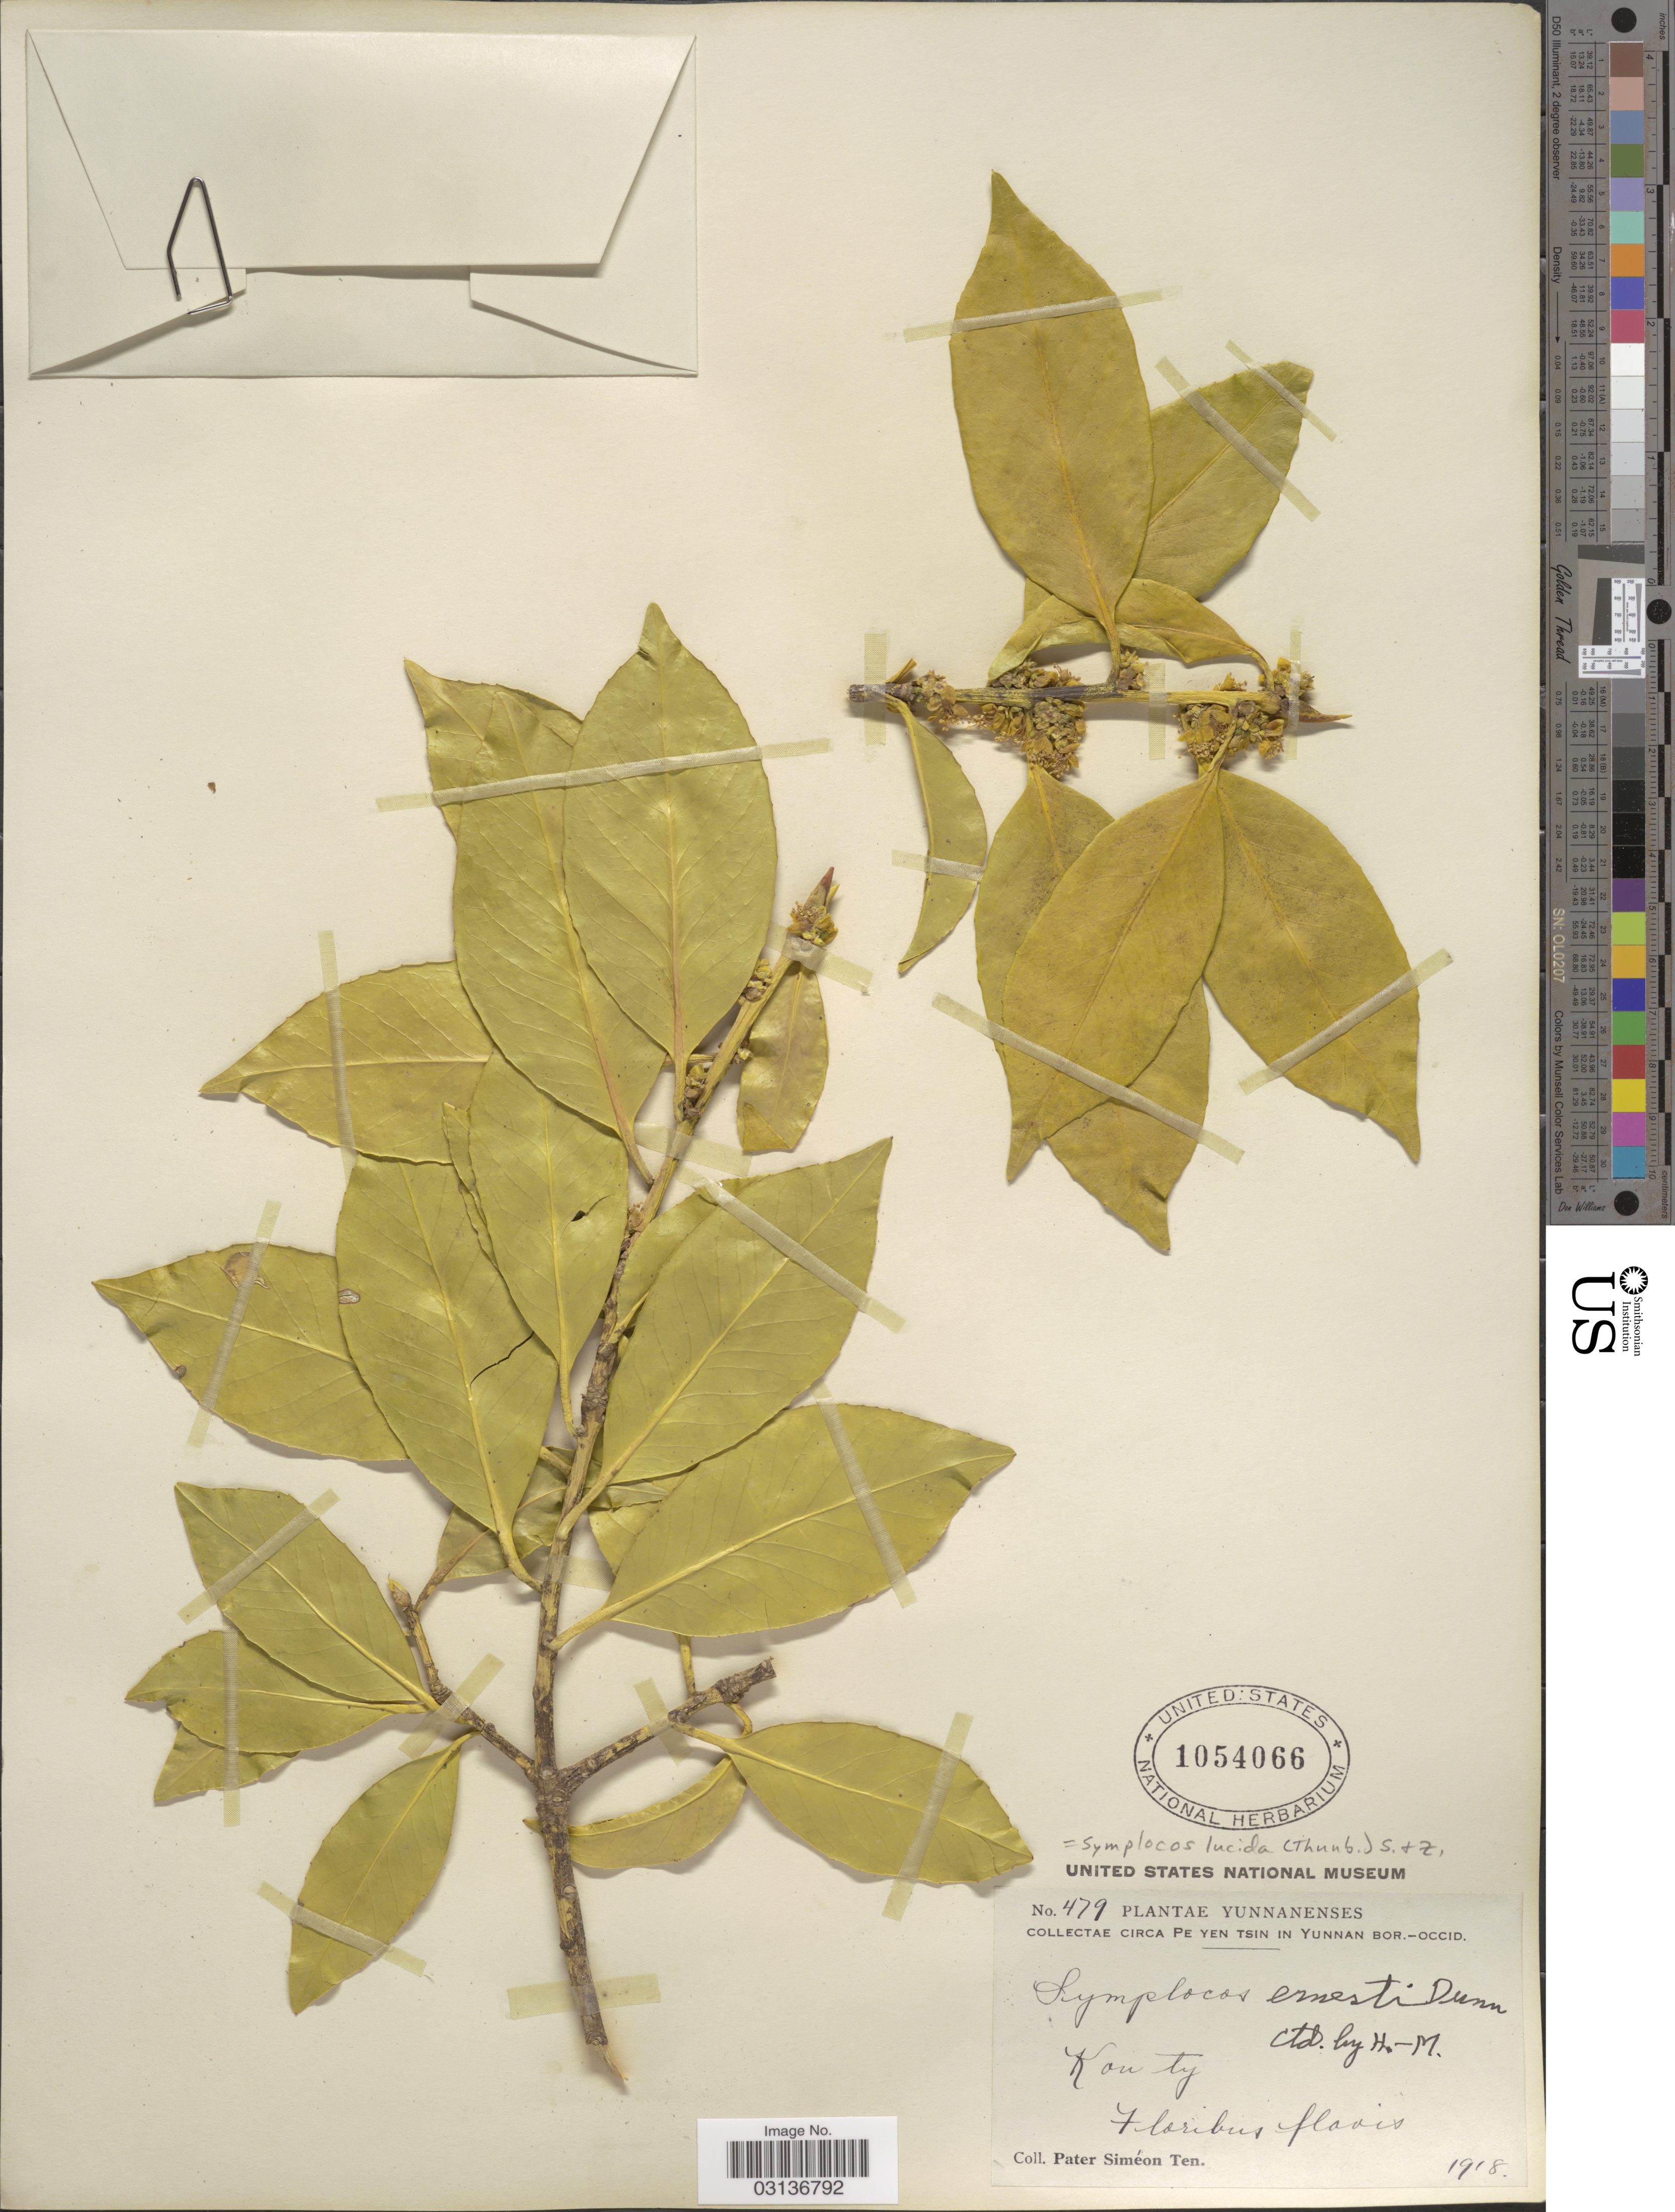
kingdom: Plantae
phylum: Tracheophyta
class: Magnoliopsida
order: Ericales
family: Symplocaceae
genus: Symplocos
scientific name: Symplocos lucida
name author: (Thurb.) Siebold & Zucc.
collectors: P. S. Ten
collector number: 479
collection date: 1918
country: China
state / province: Yunnan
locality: Circa Pe Yen Tsin in Yunnan Bor.-Occid. Kon ty.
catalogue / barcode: US 1054066